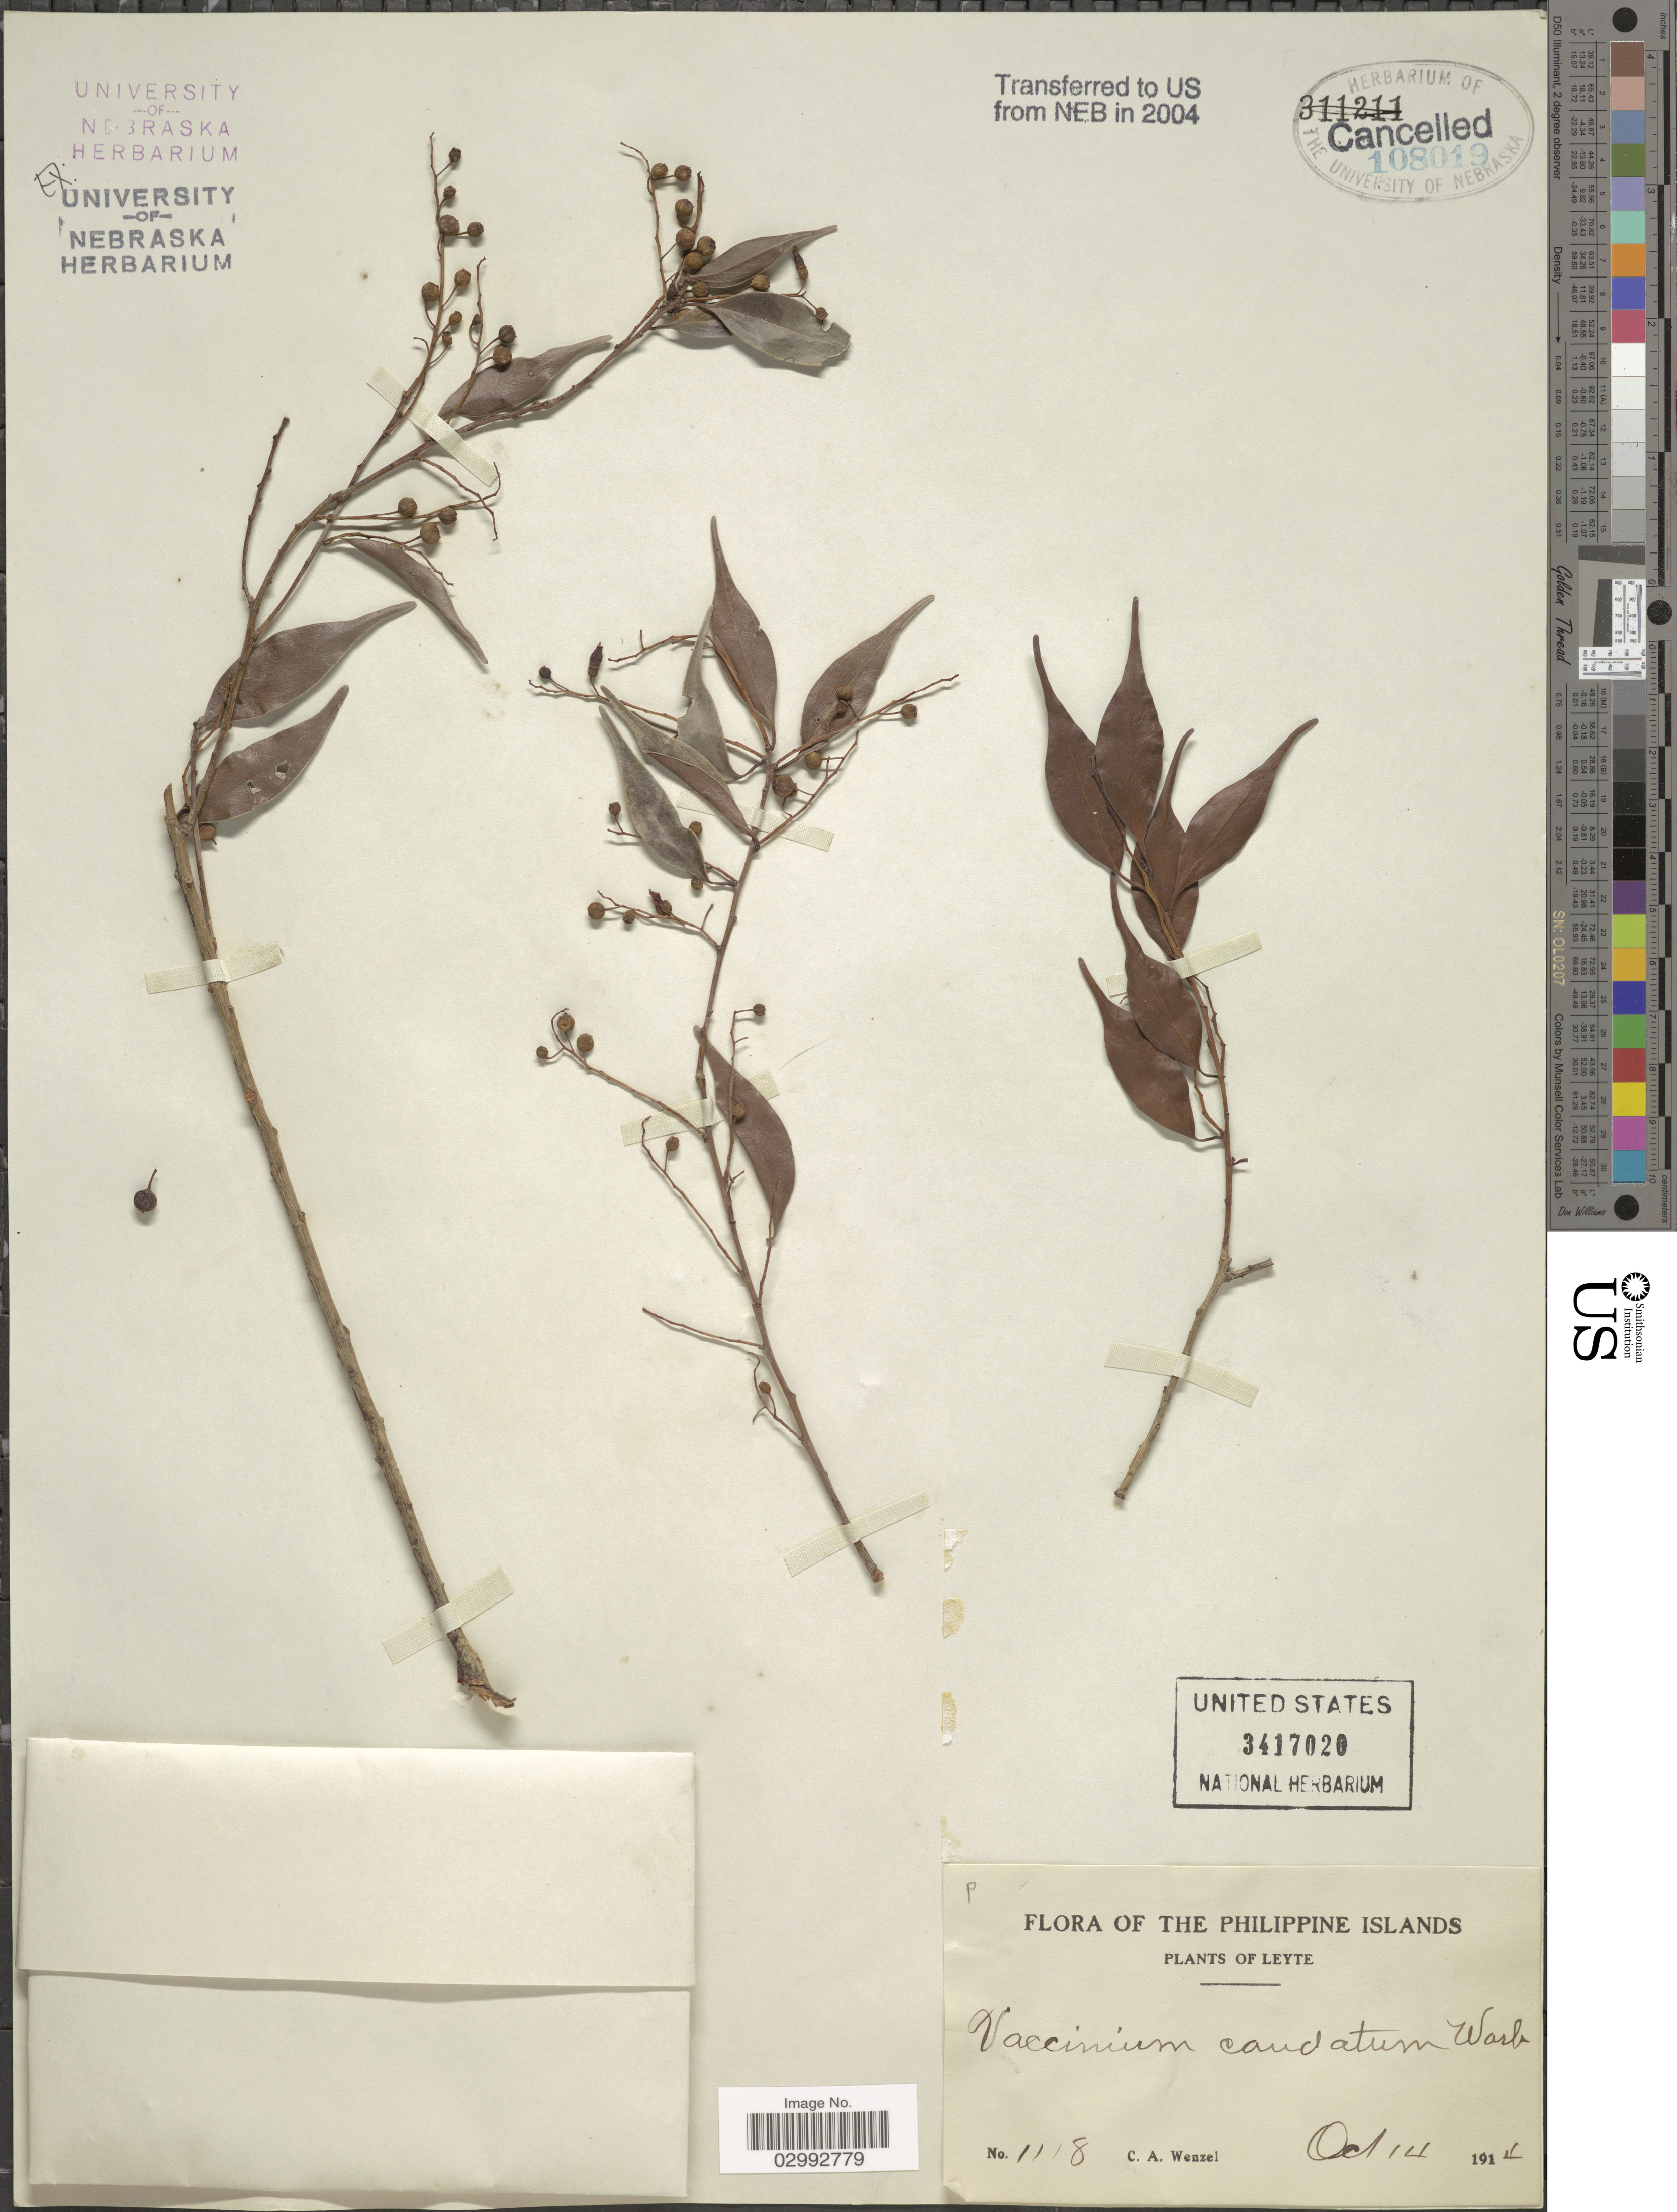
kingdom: Plantae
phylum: Tracheophyta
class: Magnoliopsida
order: Ericales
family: Ericaceae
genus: Vaccinium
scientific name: Vaccinium caudatum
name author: Warb.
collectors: C. Wenzel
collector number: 1118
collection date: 1914-10-14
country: Philippines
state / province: Eastern Visayas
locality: Leyte.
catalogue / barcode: US 3417020